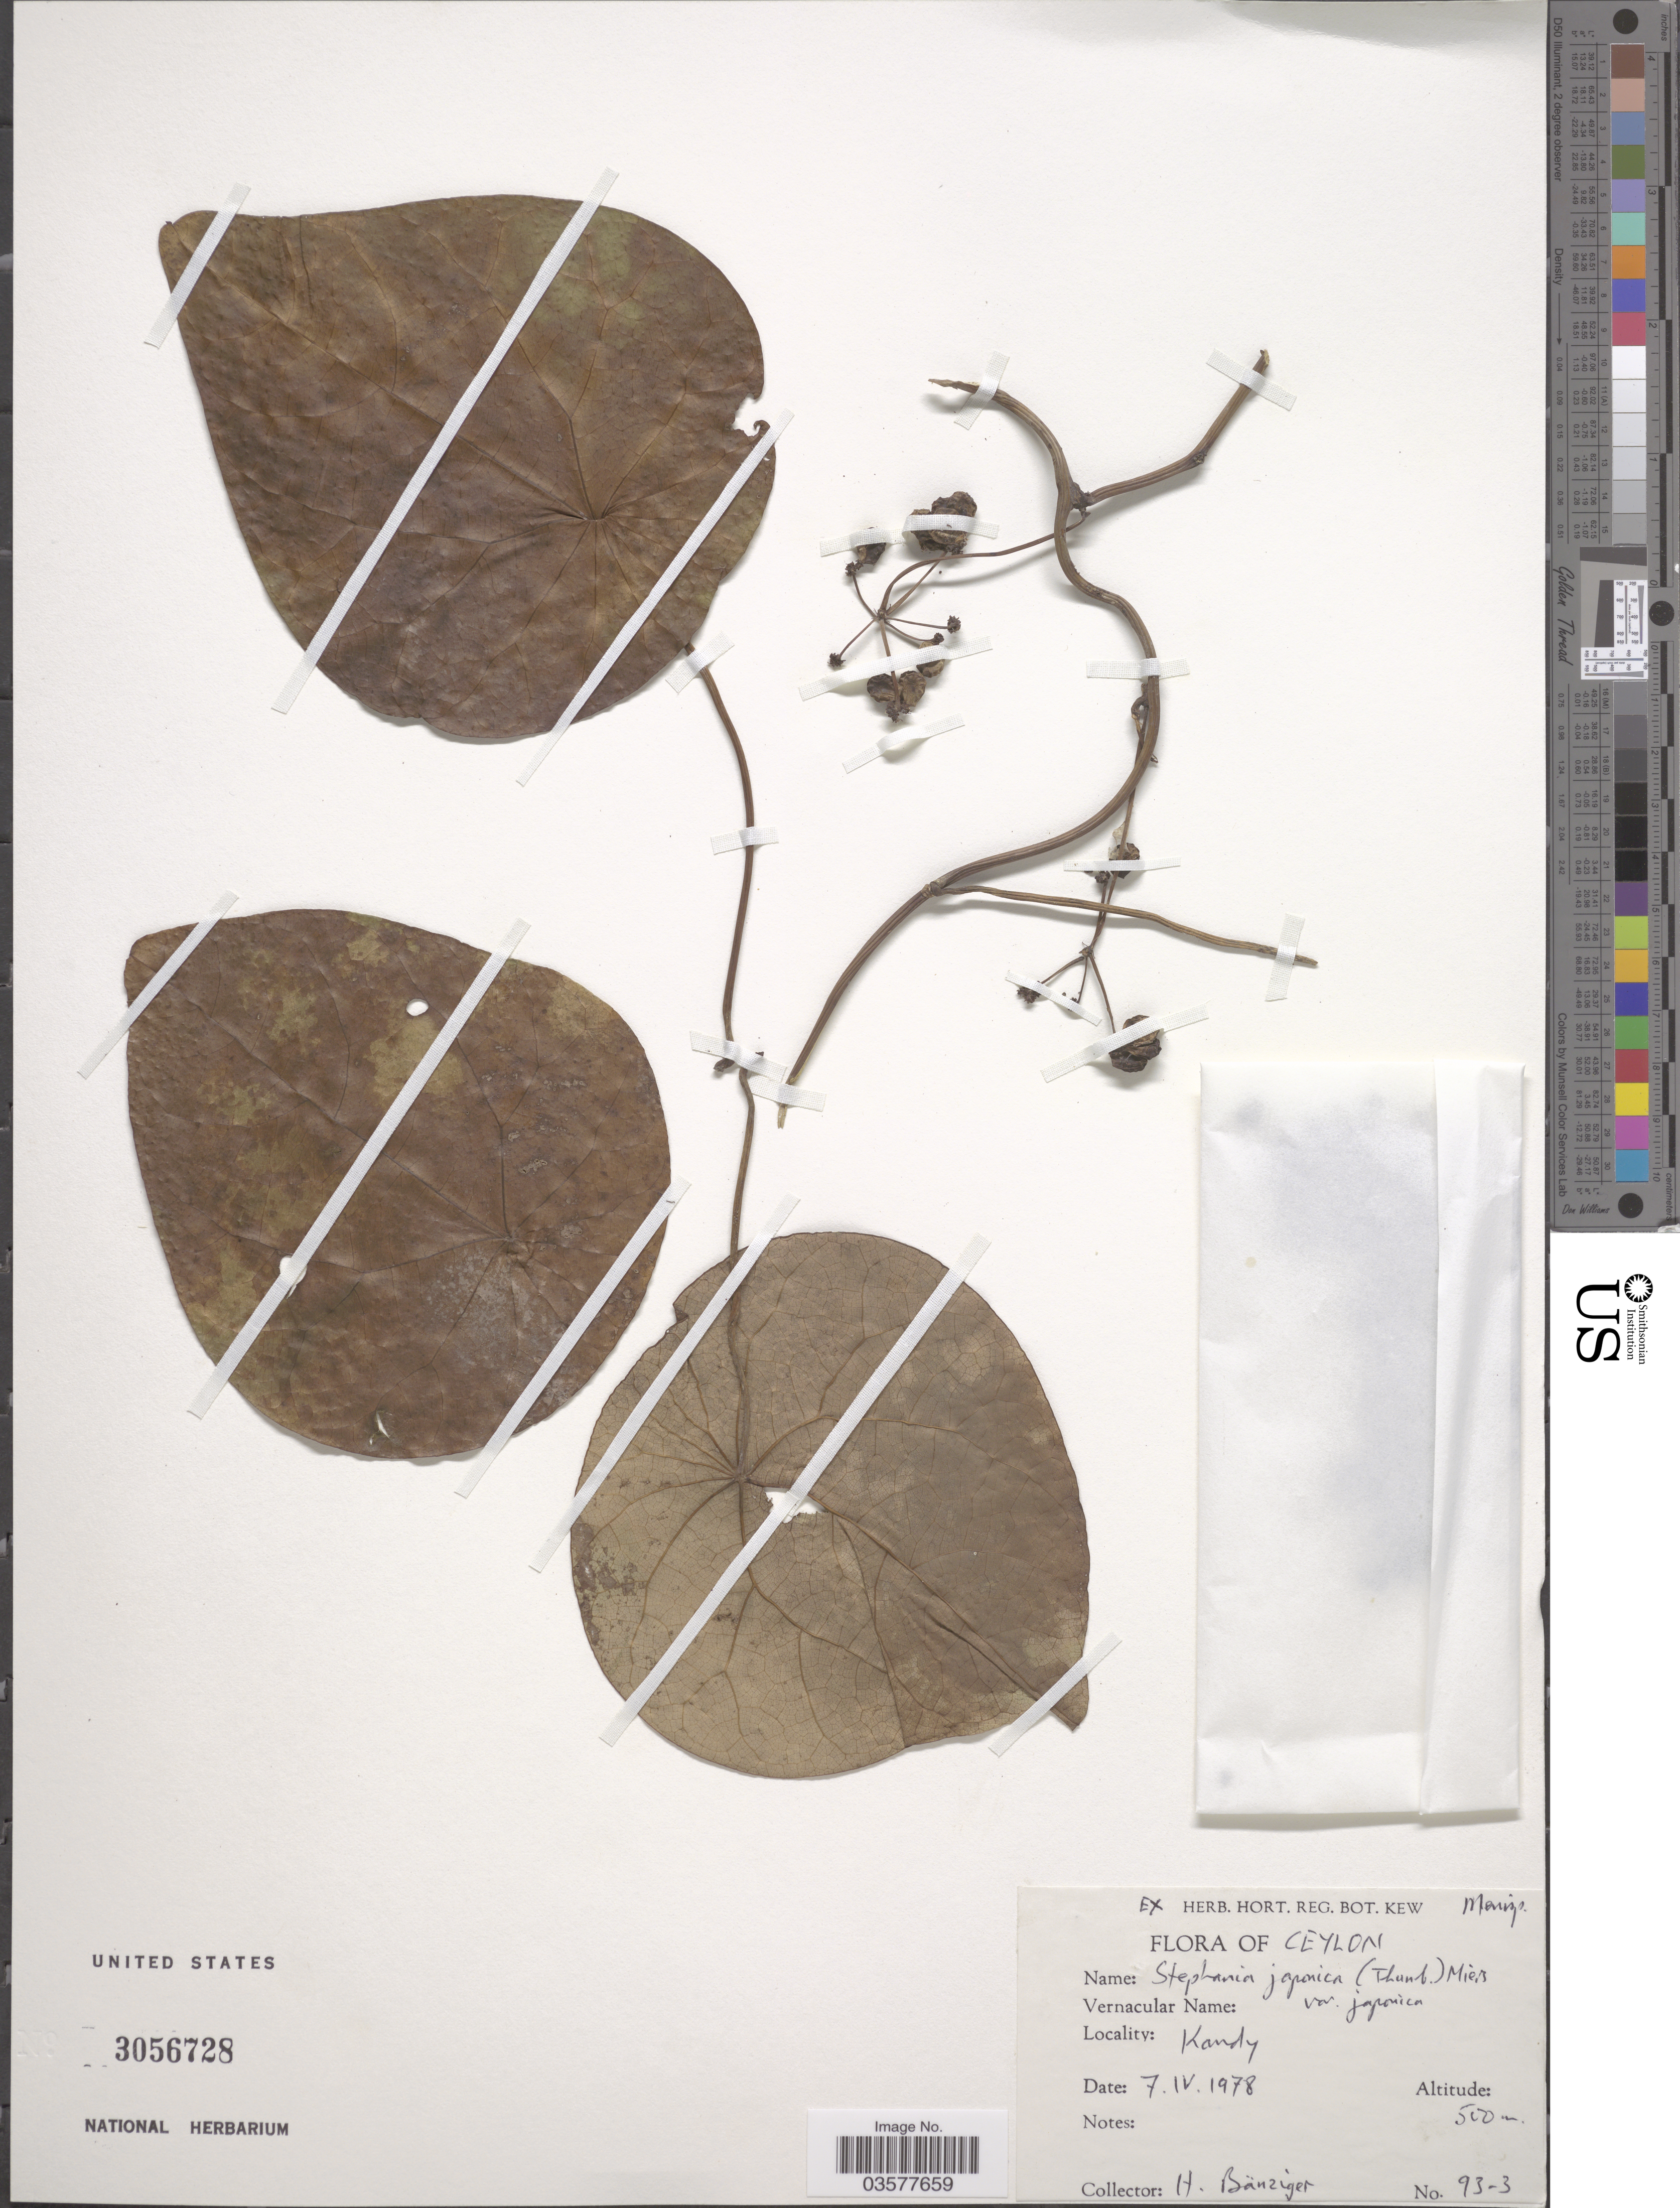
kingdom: Plantae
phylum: Tracheophyta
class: Magnoliopsida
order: Ranunculales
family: Menispermaceae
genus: Stephania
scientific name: Stephania japonica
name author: (Thunb.) Miers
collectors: H. Bänziger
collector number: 93-3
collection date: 1978-04-07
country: Sri Lanka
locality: Ceylon. Kandy.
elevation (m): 500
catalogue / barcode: US 3056728